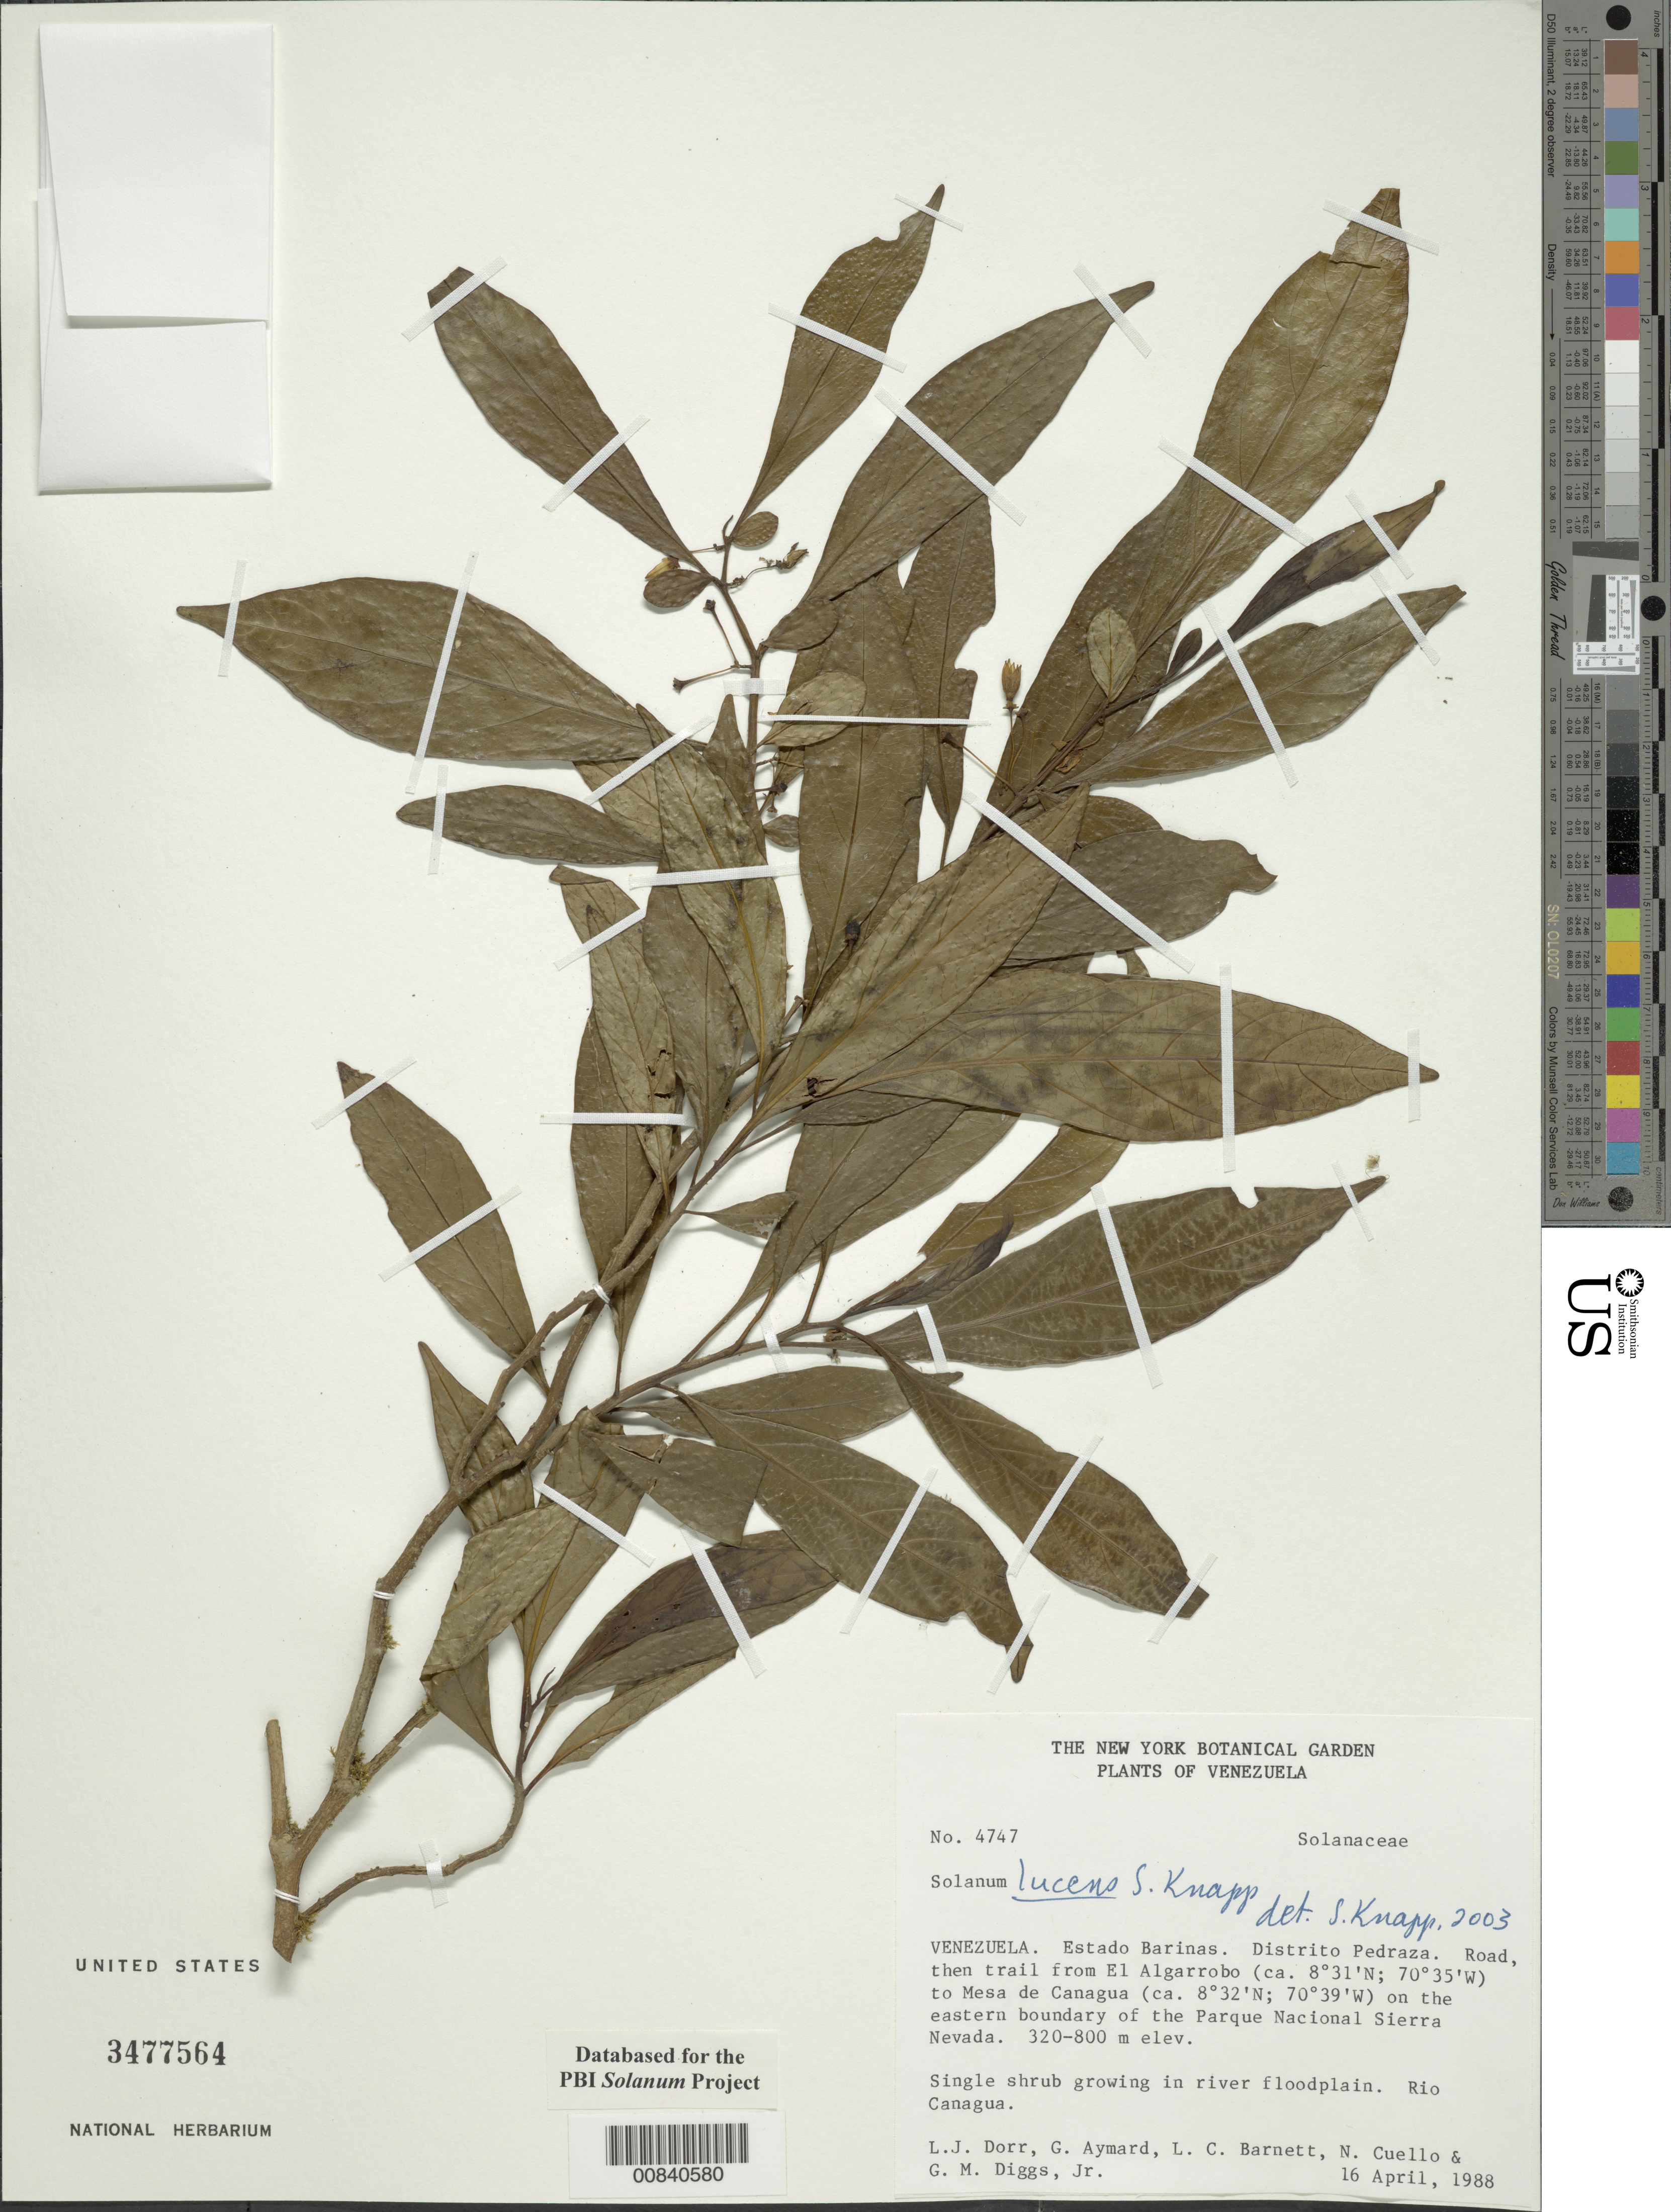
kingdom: Plantae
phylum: Tracheophyta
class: Magnoliopsida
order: Solanales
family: Solanaceae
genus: Solanum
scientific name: Solanum lucens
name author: S. Knapp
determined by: Knapp, S. D.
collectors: L. J. Dorr, G. A. Aymard, L. C. Barnett, N. L. Cuello & G. Diggs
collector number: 4747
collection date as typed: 16 Apr 1988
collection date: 1988-04-16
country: Venezuela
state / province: Barinas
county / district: Pedraza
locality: Road, then trail from El Algarrobo to Mesa de Canagua on the eastern boundary of the Parque Nacional Sierra Nevada.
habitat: Growing in river floodplain.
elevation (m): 320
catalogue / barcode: US 3477564